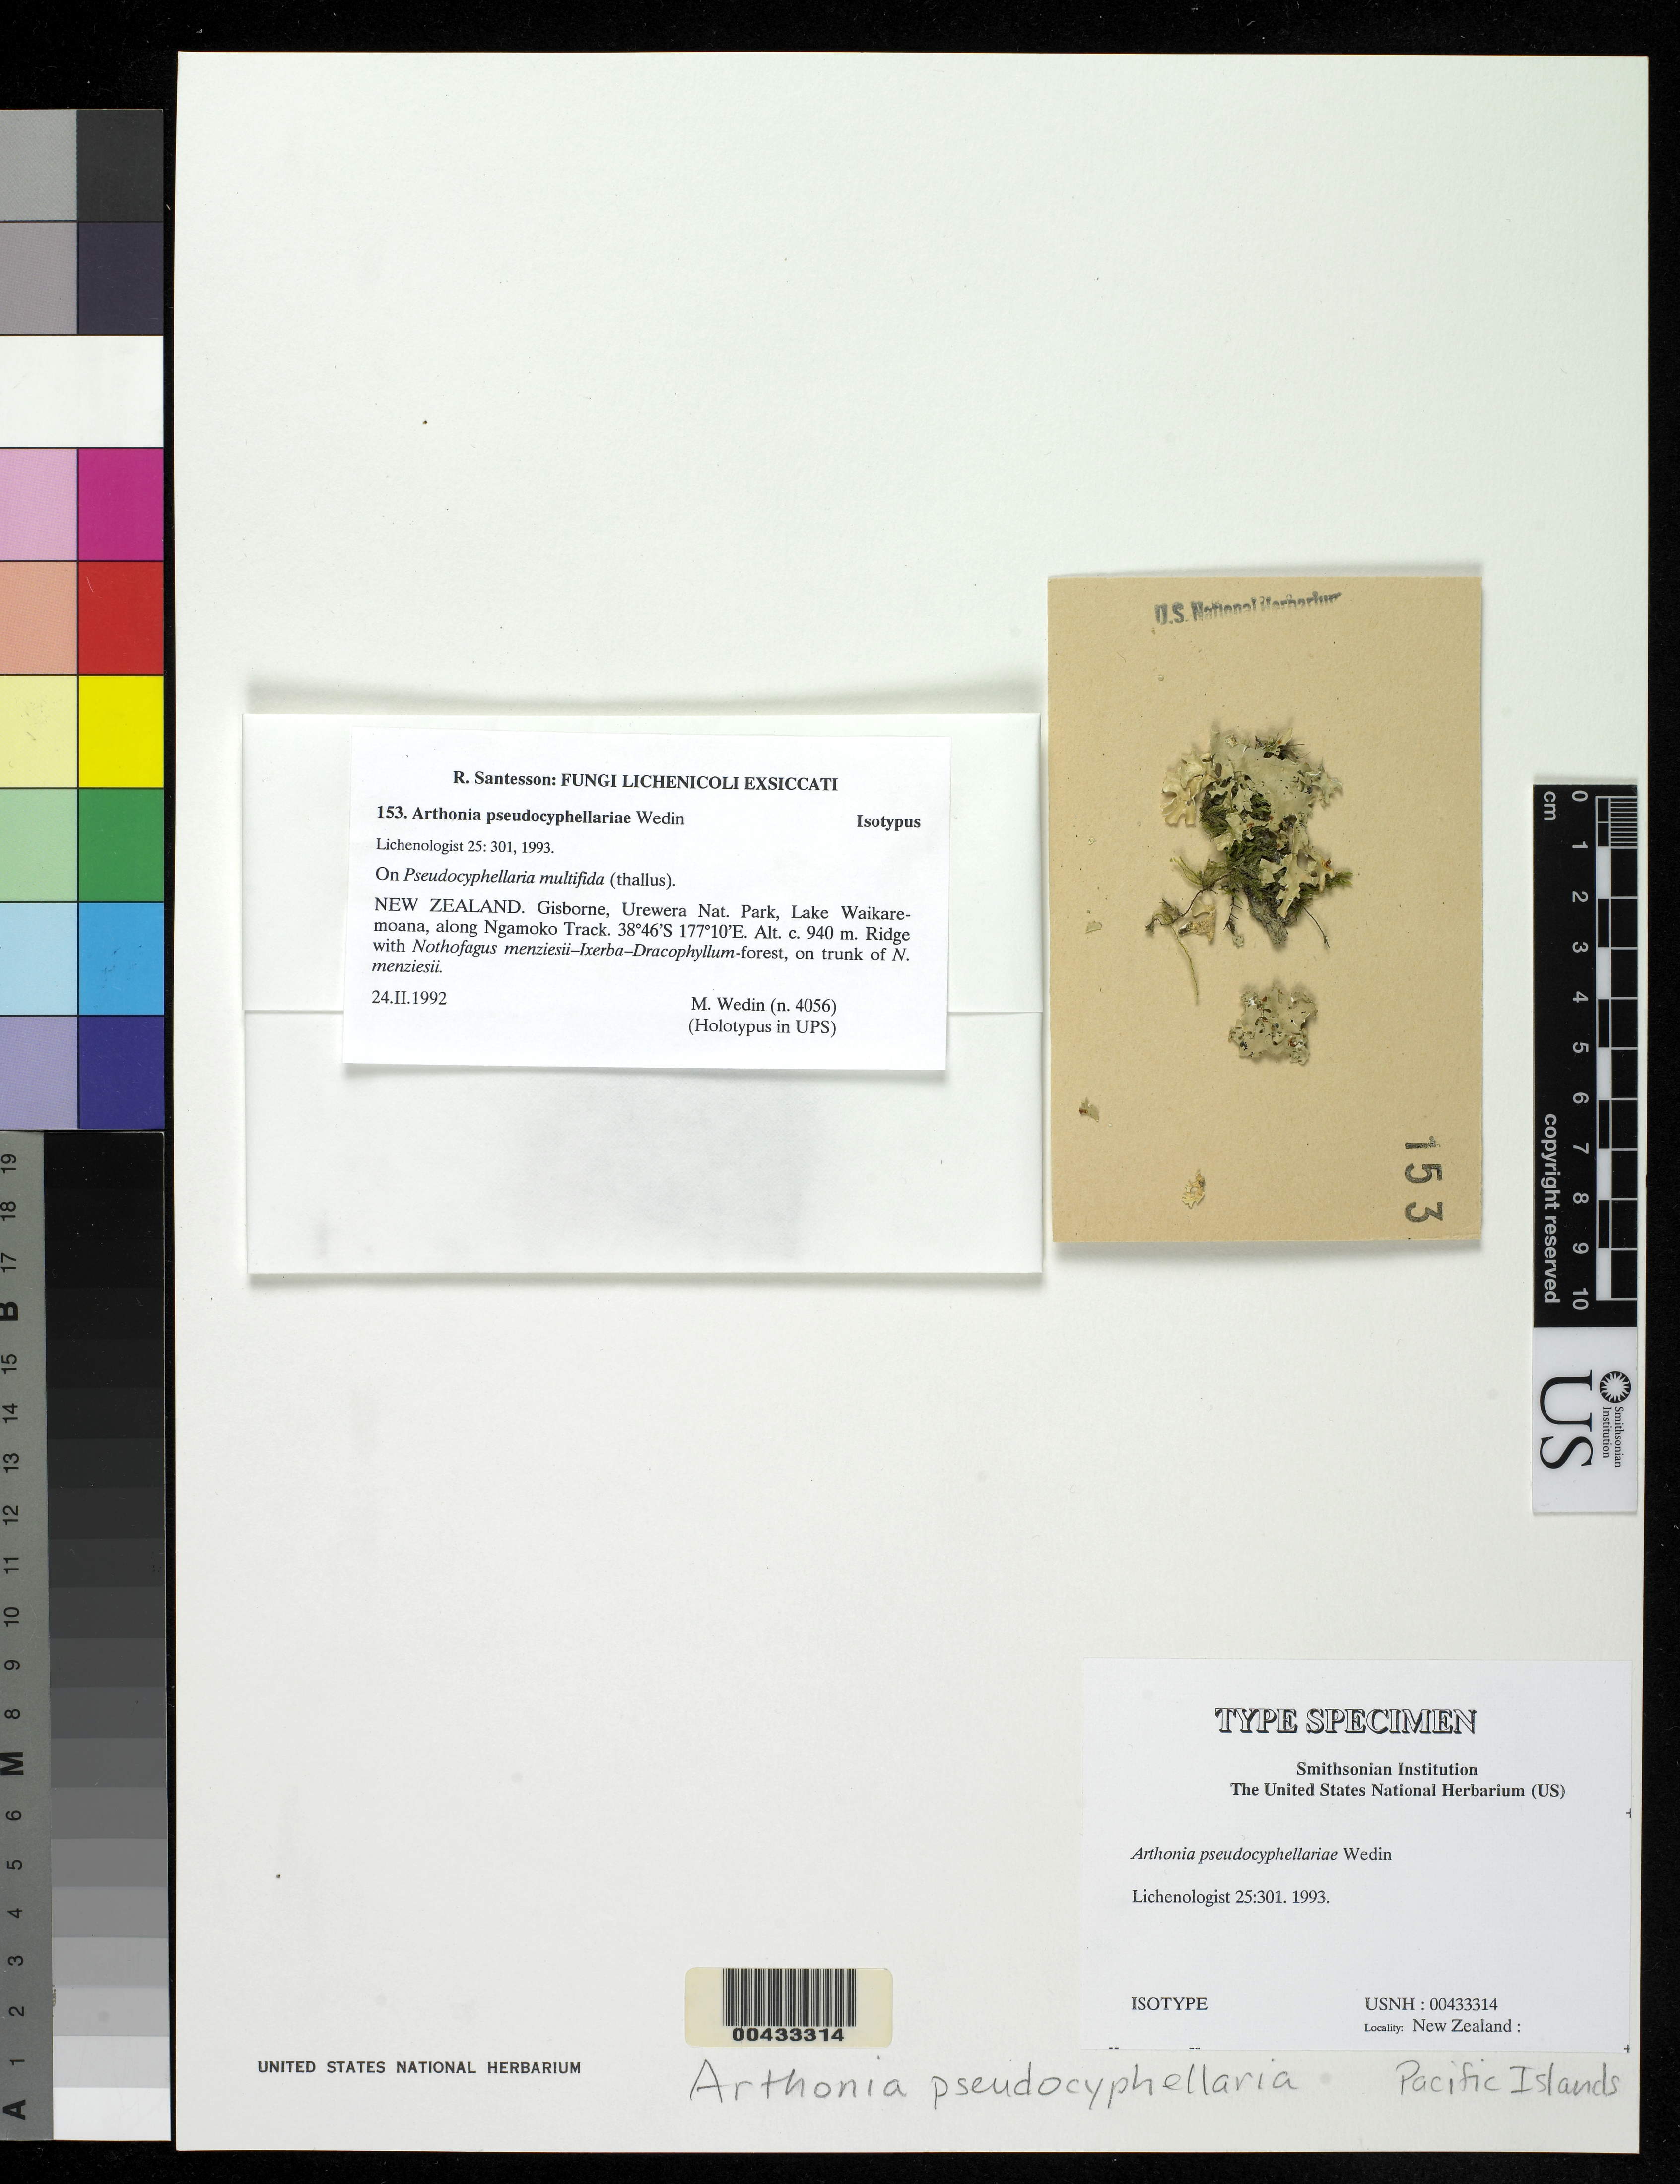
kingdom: Fungi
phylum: Ascomycota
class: Arthoniomycetes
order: Arthoniales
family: Arthoniaceae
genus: Arthonia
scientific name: Arthonia pseudocyphellariae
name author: Wedin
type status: Isotype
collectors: M. Wedin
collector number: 4056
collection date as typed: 24 Feb 1992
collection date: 1992-02-24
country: New Zealand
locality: Gisborne, Urewera National Park, Lake Waikaremoana, along Ngamoko Track.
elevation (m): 940